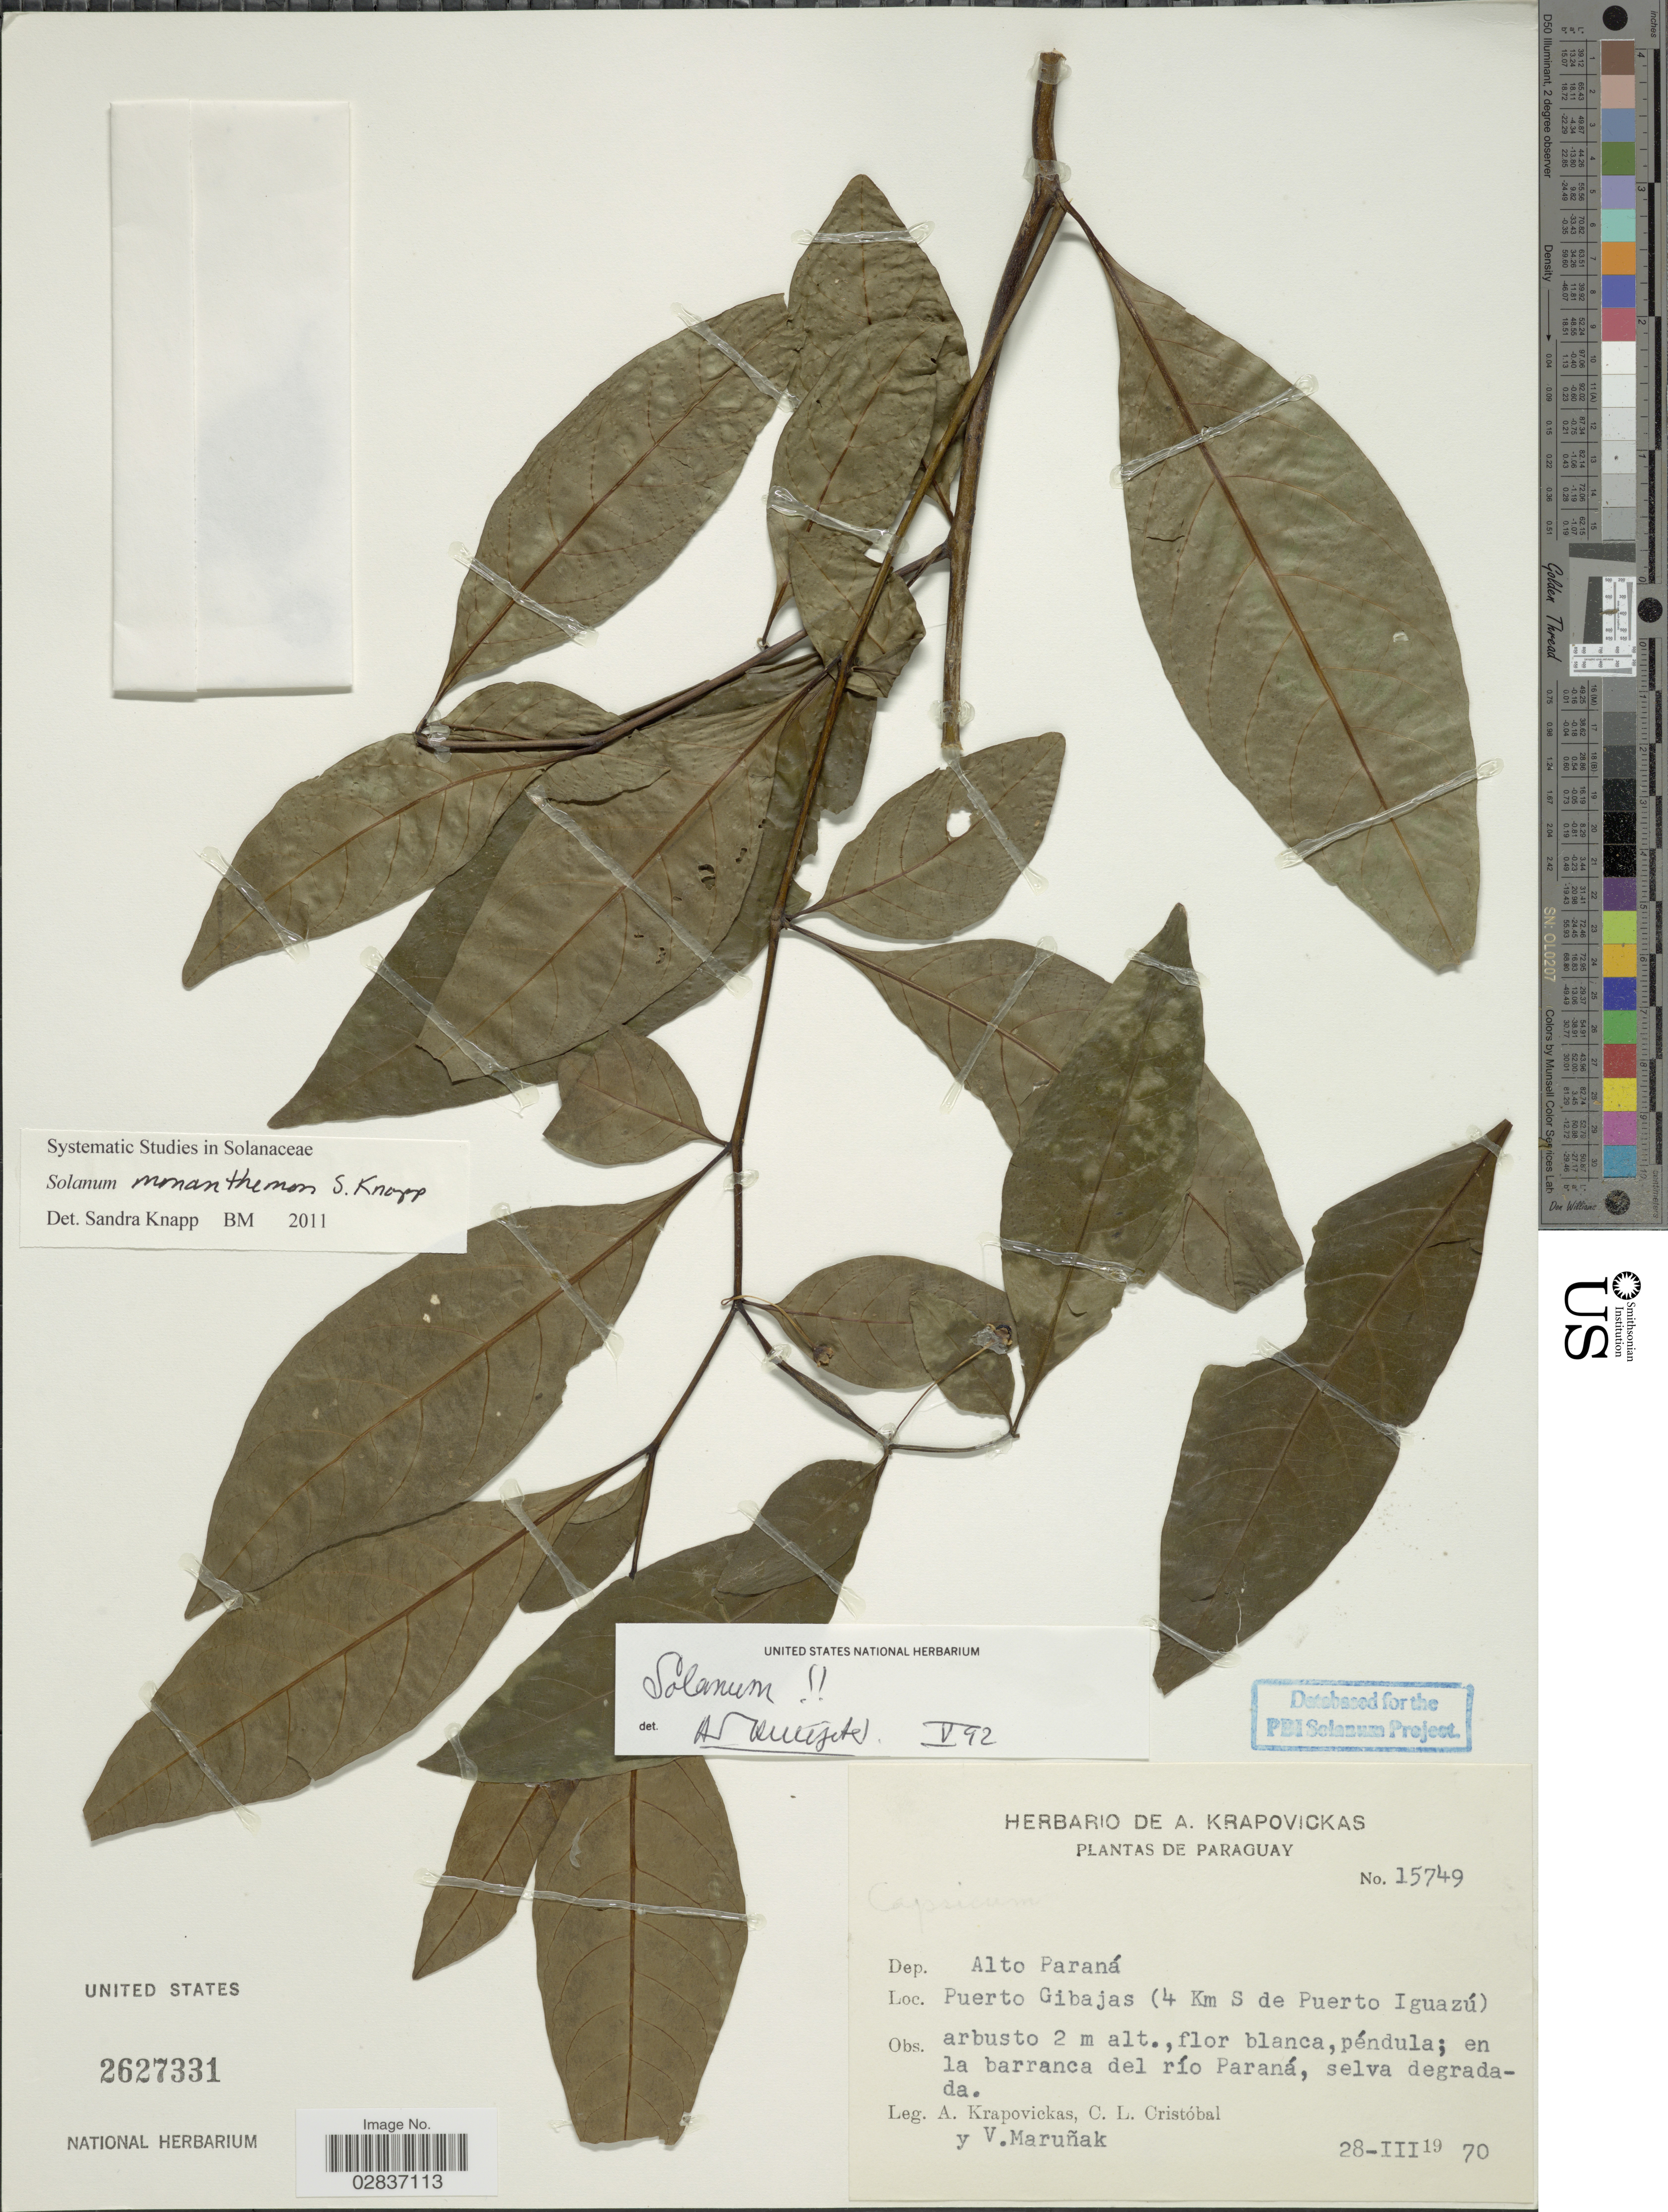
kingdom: Plantae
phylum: Tracheophyta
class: Magnoliopsida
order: Solanales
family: Solanaceae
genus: Solanum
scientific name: Solanum monanthemon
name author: S. Knapp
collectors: A. Krapovickas, C. L. Cristóbal & V. Maruñak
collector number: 15749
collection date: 1970-09-28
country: Paraguay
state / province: Alto Parana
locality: Dep. Alto Paraná, Puerto Gibajas (4 Km S de Puerto Iguazú).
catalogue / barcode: US 2627331